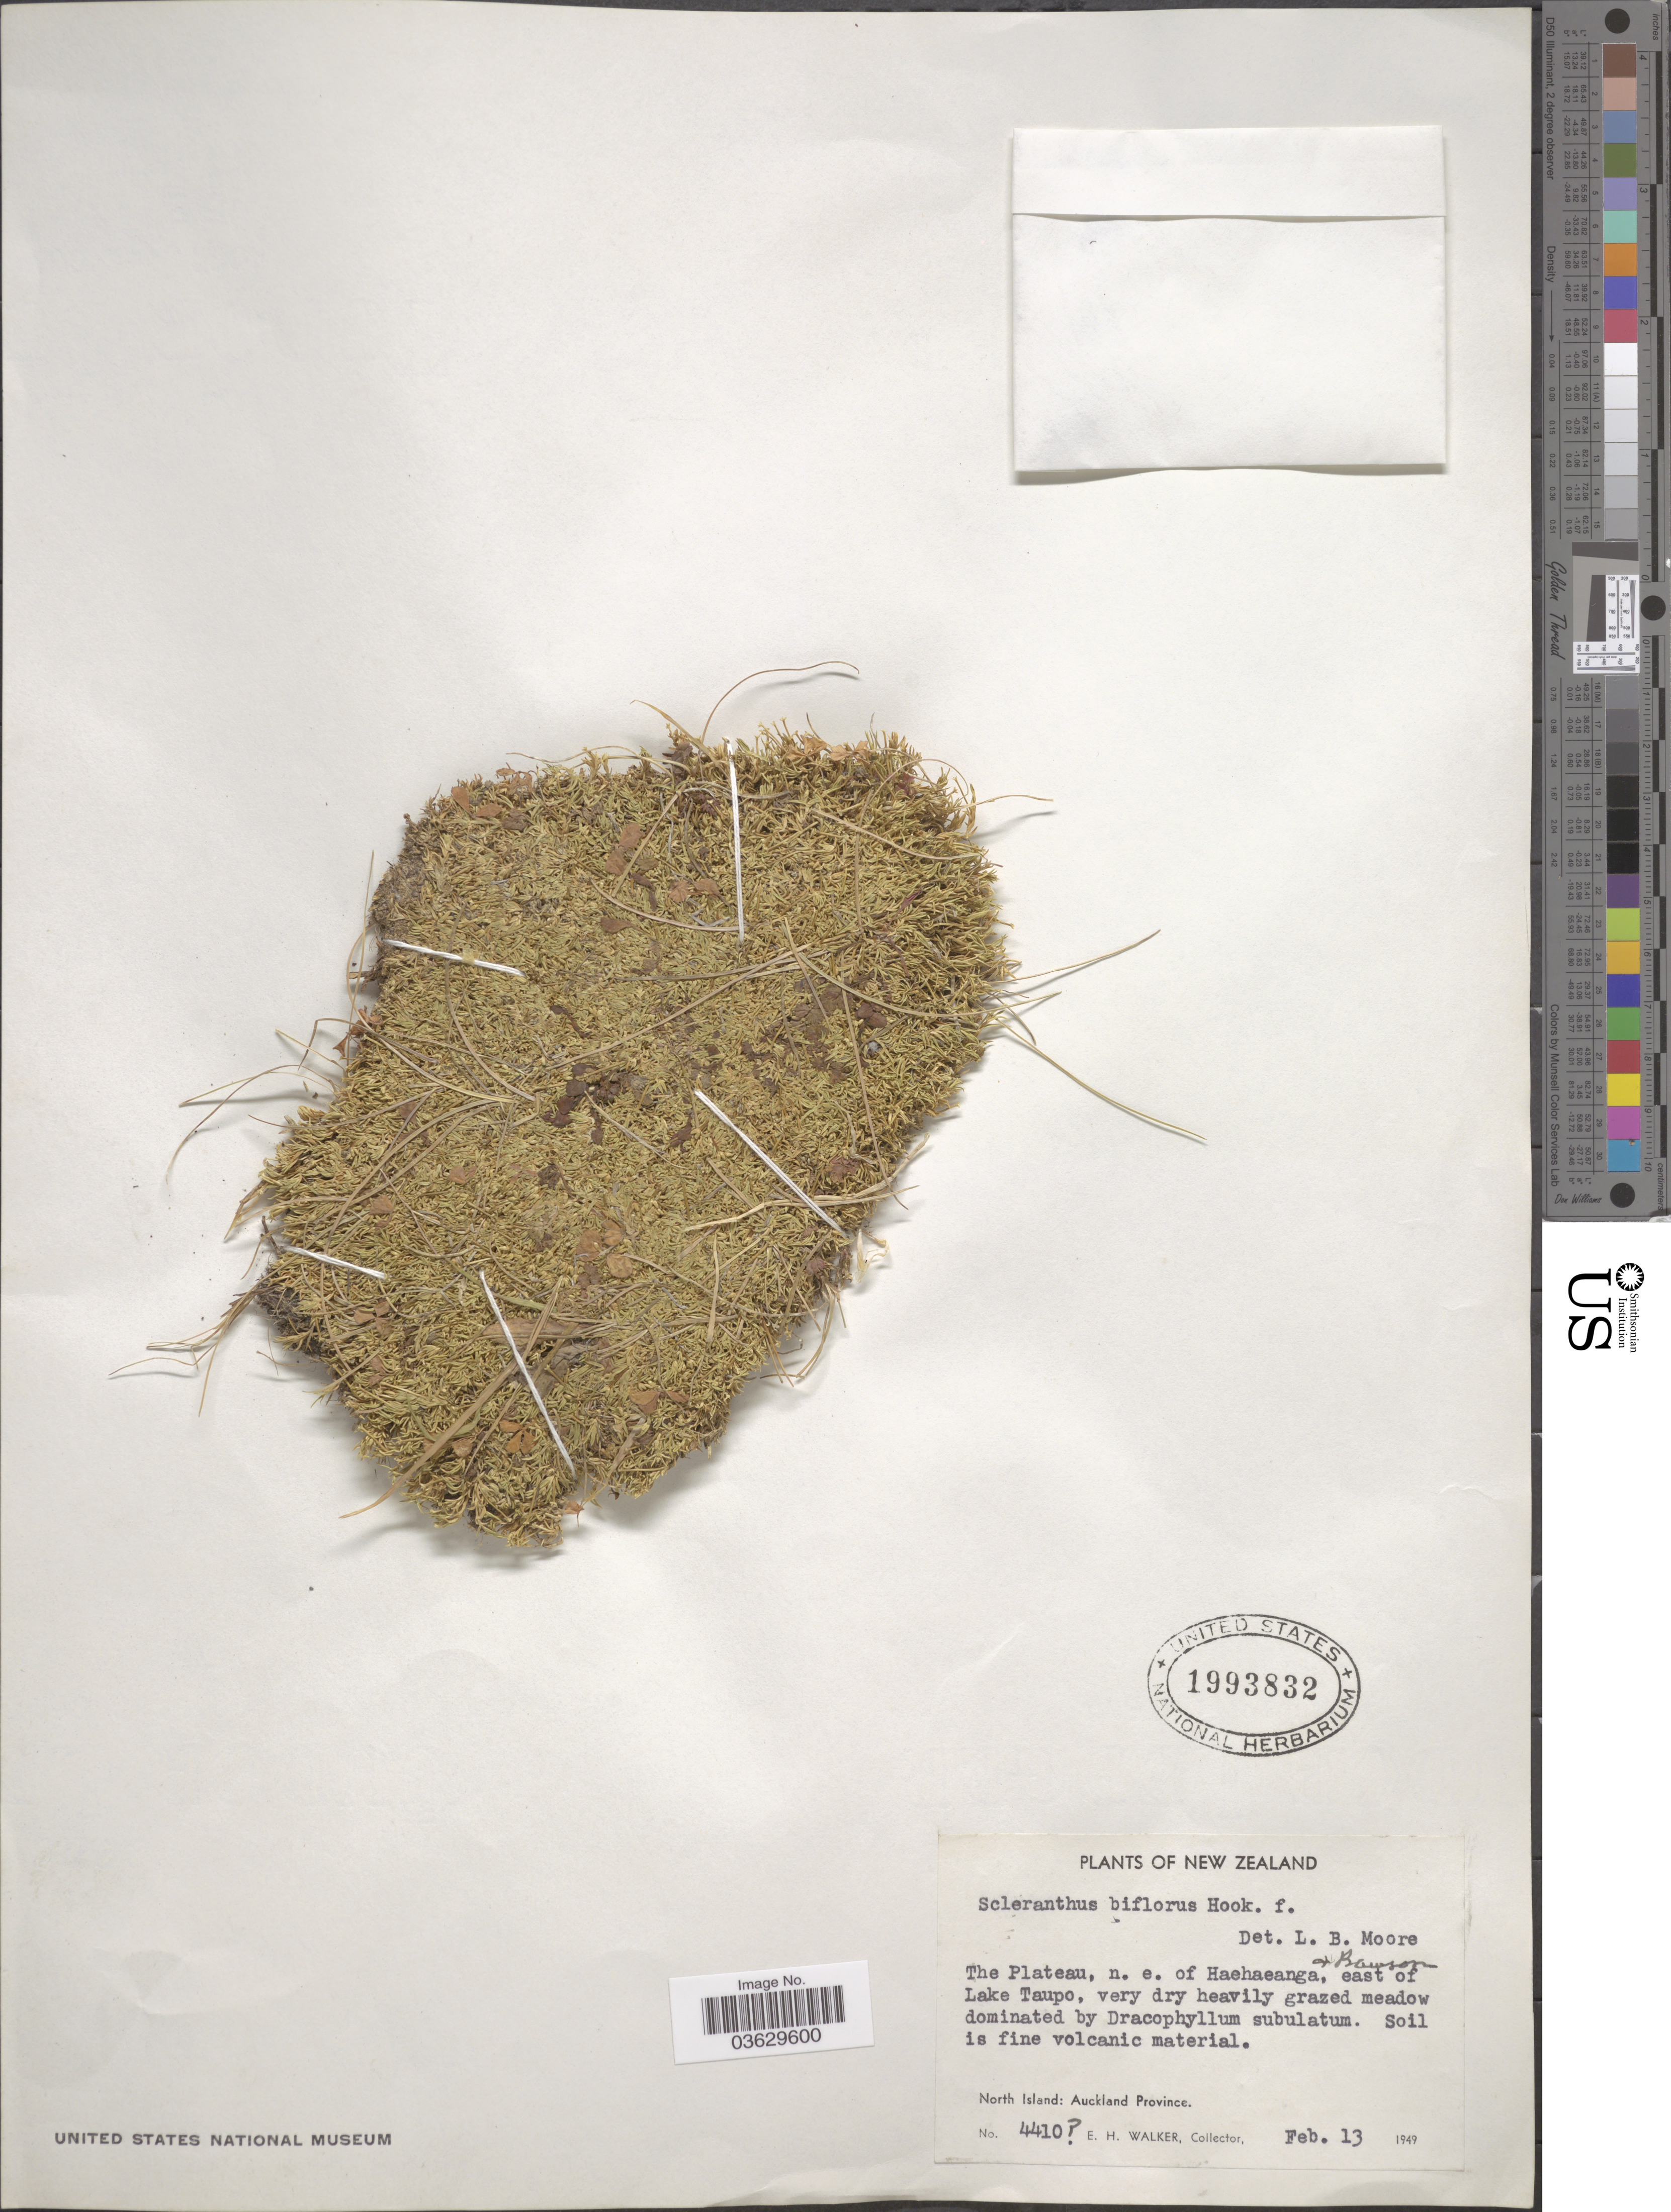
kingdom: Plantae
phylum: Tracheophyta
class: Magnoliopsida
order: Caryophyllales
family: Caryophyllaceae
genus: Scleranthus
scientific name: Scleranthus biflorus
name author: Hook. f.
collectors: E. H. Walker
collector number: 4410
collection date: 1949-02-13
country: New Zealand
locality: The Plateau, n. e. of Haehaeanga, east of Lake Taupo. North Island: Auckland Province.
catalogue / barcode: US 1993832